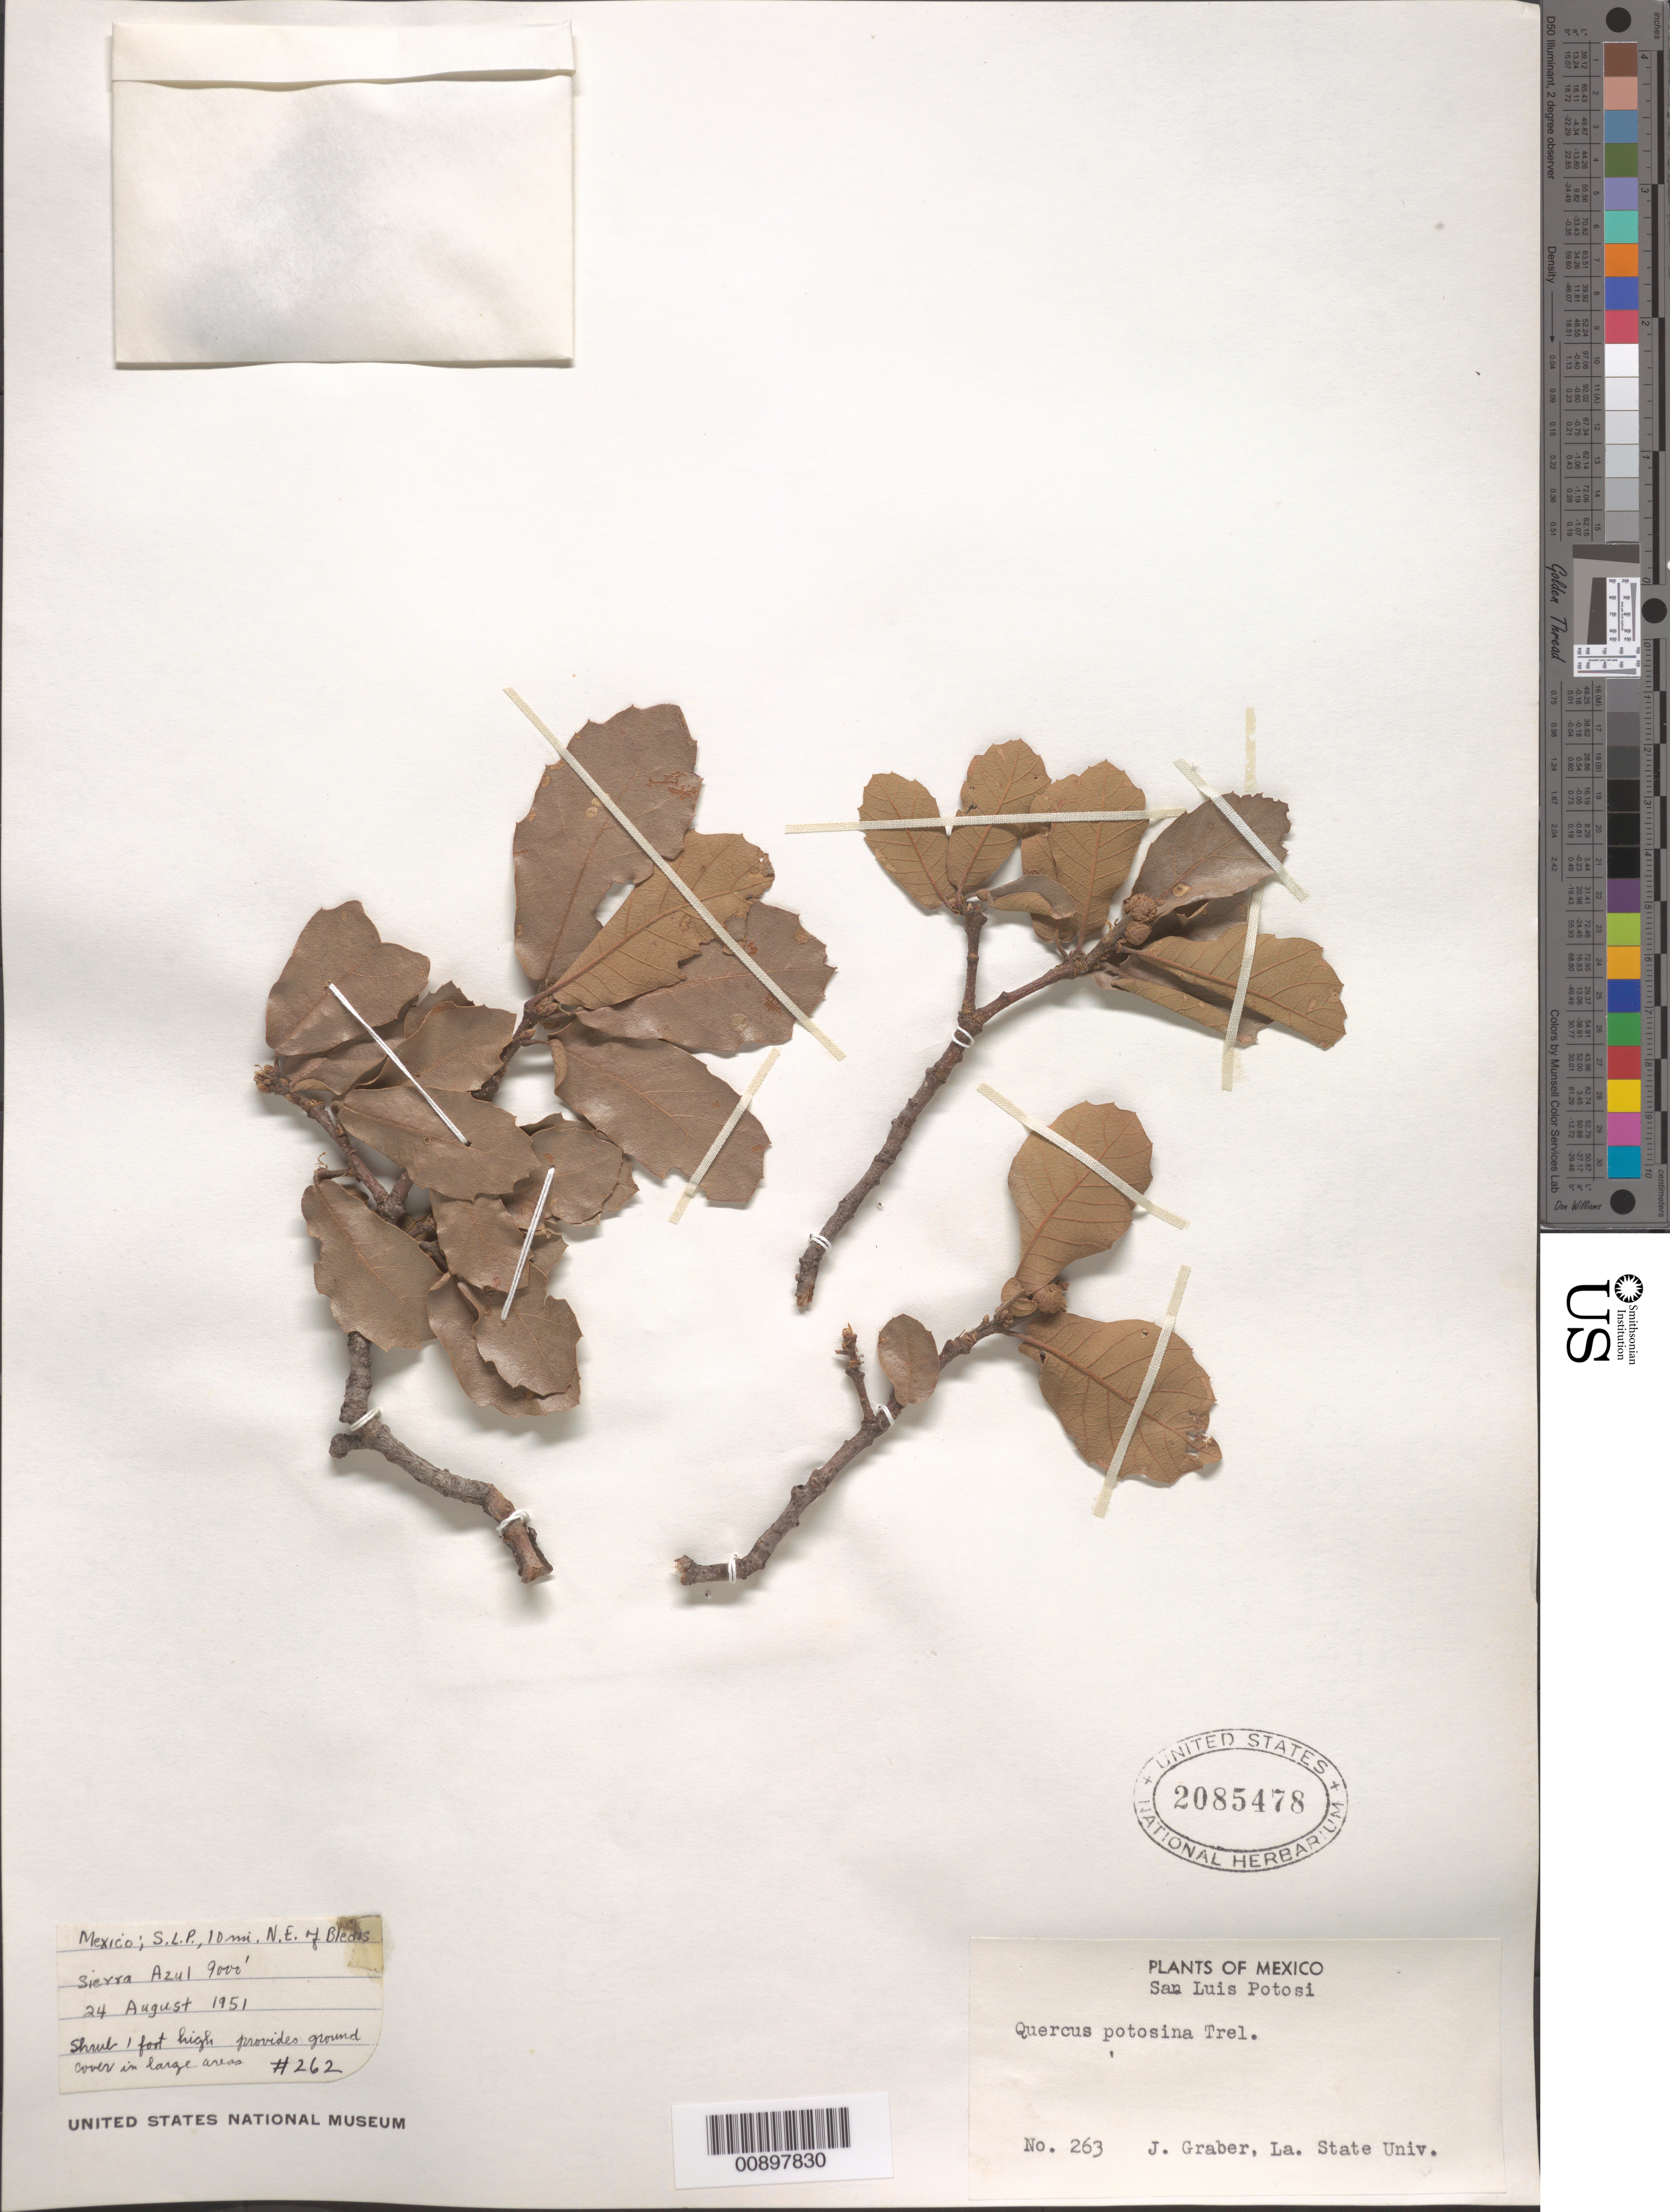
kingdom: Plantae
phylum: Tracheophyta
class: Magnoliopsida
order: Fagales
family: Fagaceae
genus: Quercus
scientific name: Quercus potosina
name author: Trel.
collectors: J. Graber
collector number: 263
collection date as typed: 24 Aug 1951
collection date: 1951-08-24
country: Mexico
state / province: San Luis Potosí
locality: Sierra Azul.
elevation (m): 2743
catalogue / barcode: US 2085478